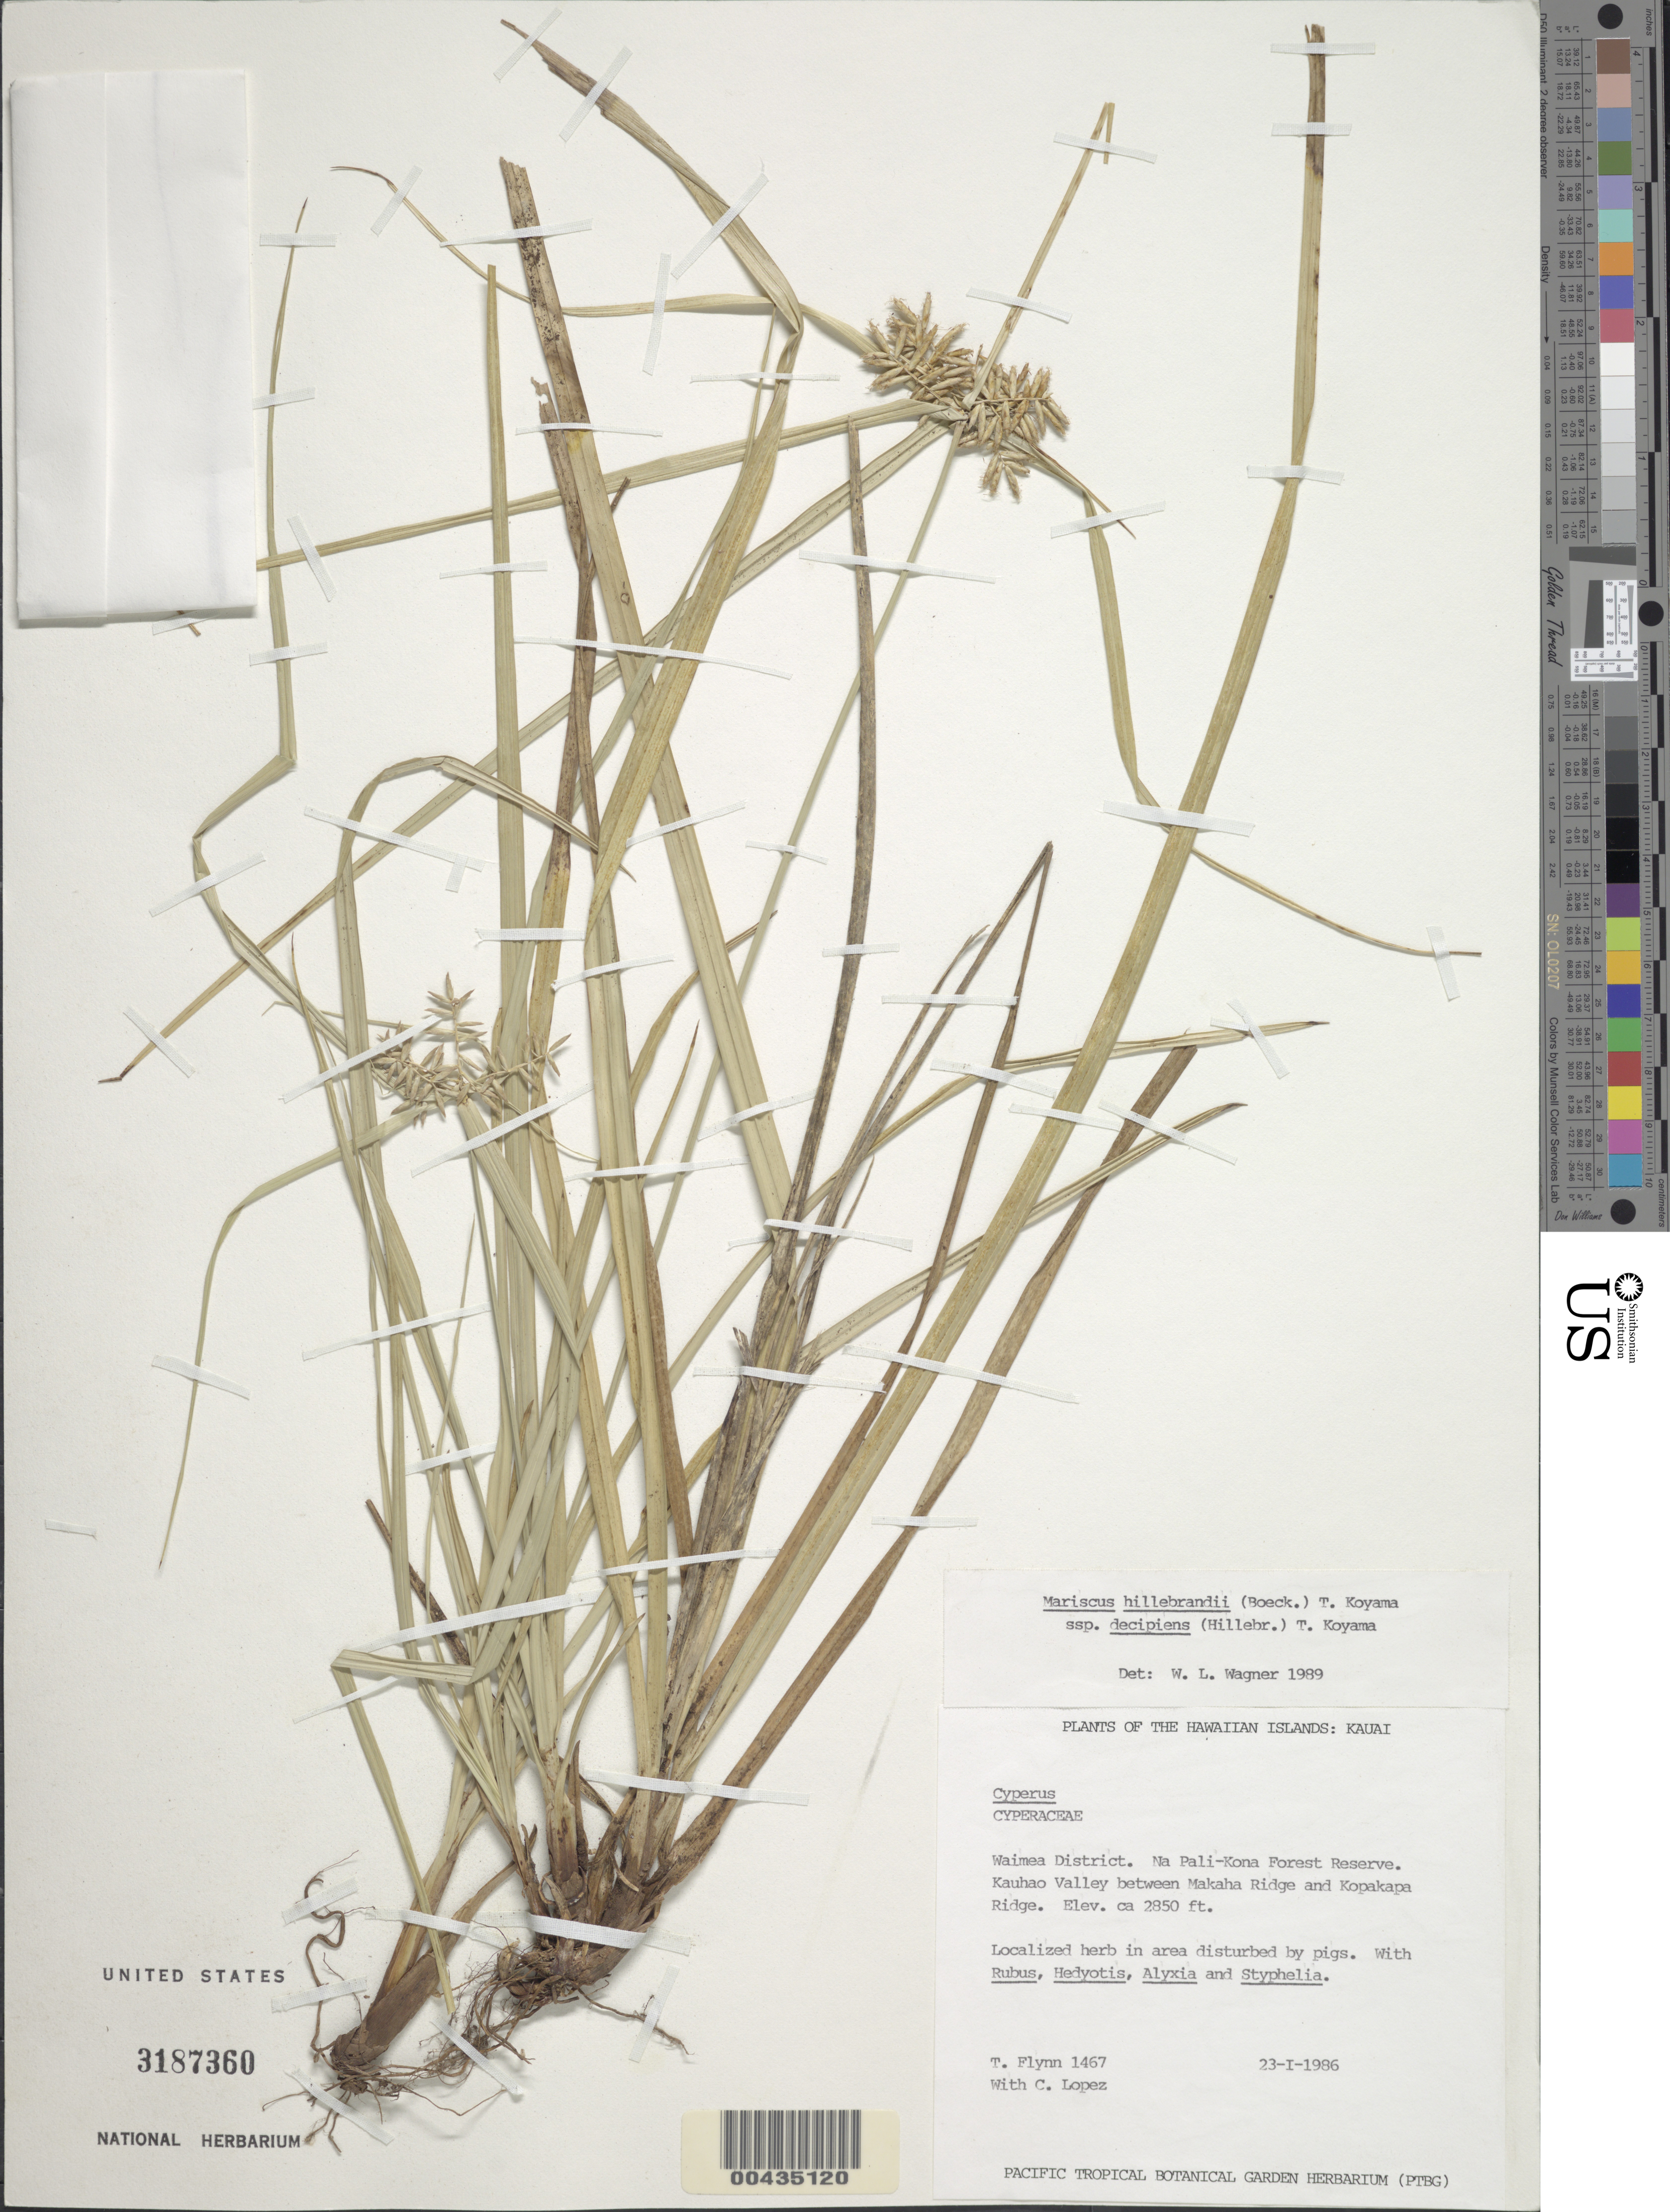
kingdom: Plantae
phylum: Tracheophyta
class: Liliopsida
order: Poales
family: Cyperaceae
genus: Cyperus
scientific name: Cyperus hillebrandii var. decipiens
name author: (Hillebr.) Kük.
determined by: Wagner, W. L., (BOT), Smithsonian Institution - National Museum of Natural History (UNITED STATES)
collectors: T. W. Flynn & C. Lopez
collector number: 1467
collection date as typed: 23 Jan 1986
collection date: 1986-01-23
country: United States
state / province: Hawaii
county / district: Kauai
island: Kaua'i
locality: Waimea District, Na Pali-Kona Forest Reserve, Kauhao Valley between Makaha Ridge and Kopakapa Ridge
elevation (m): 869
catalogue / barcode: US 3187360